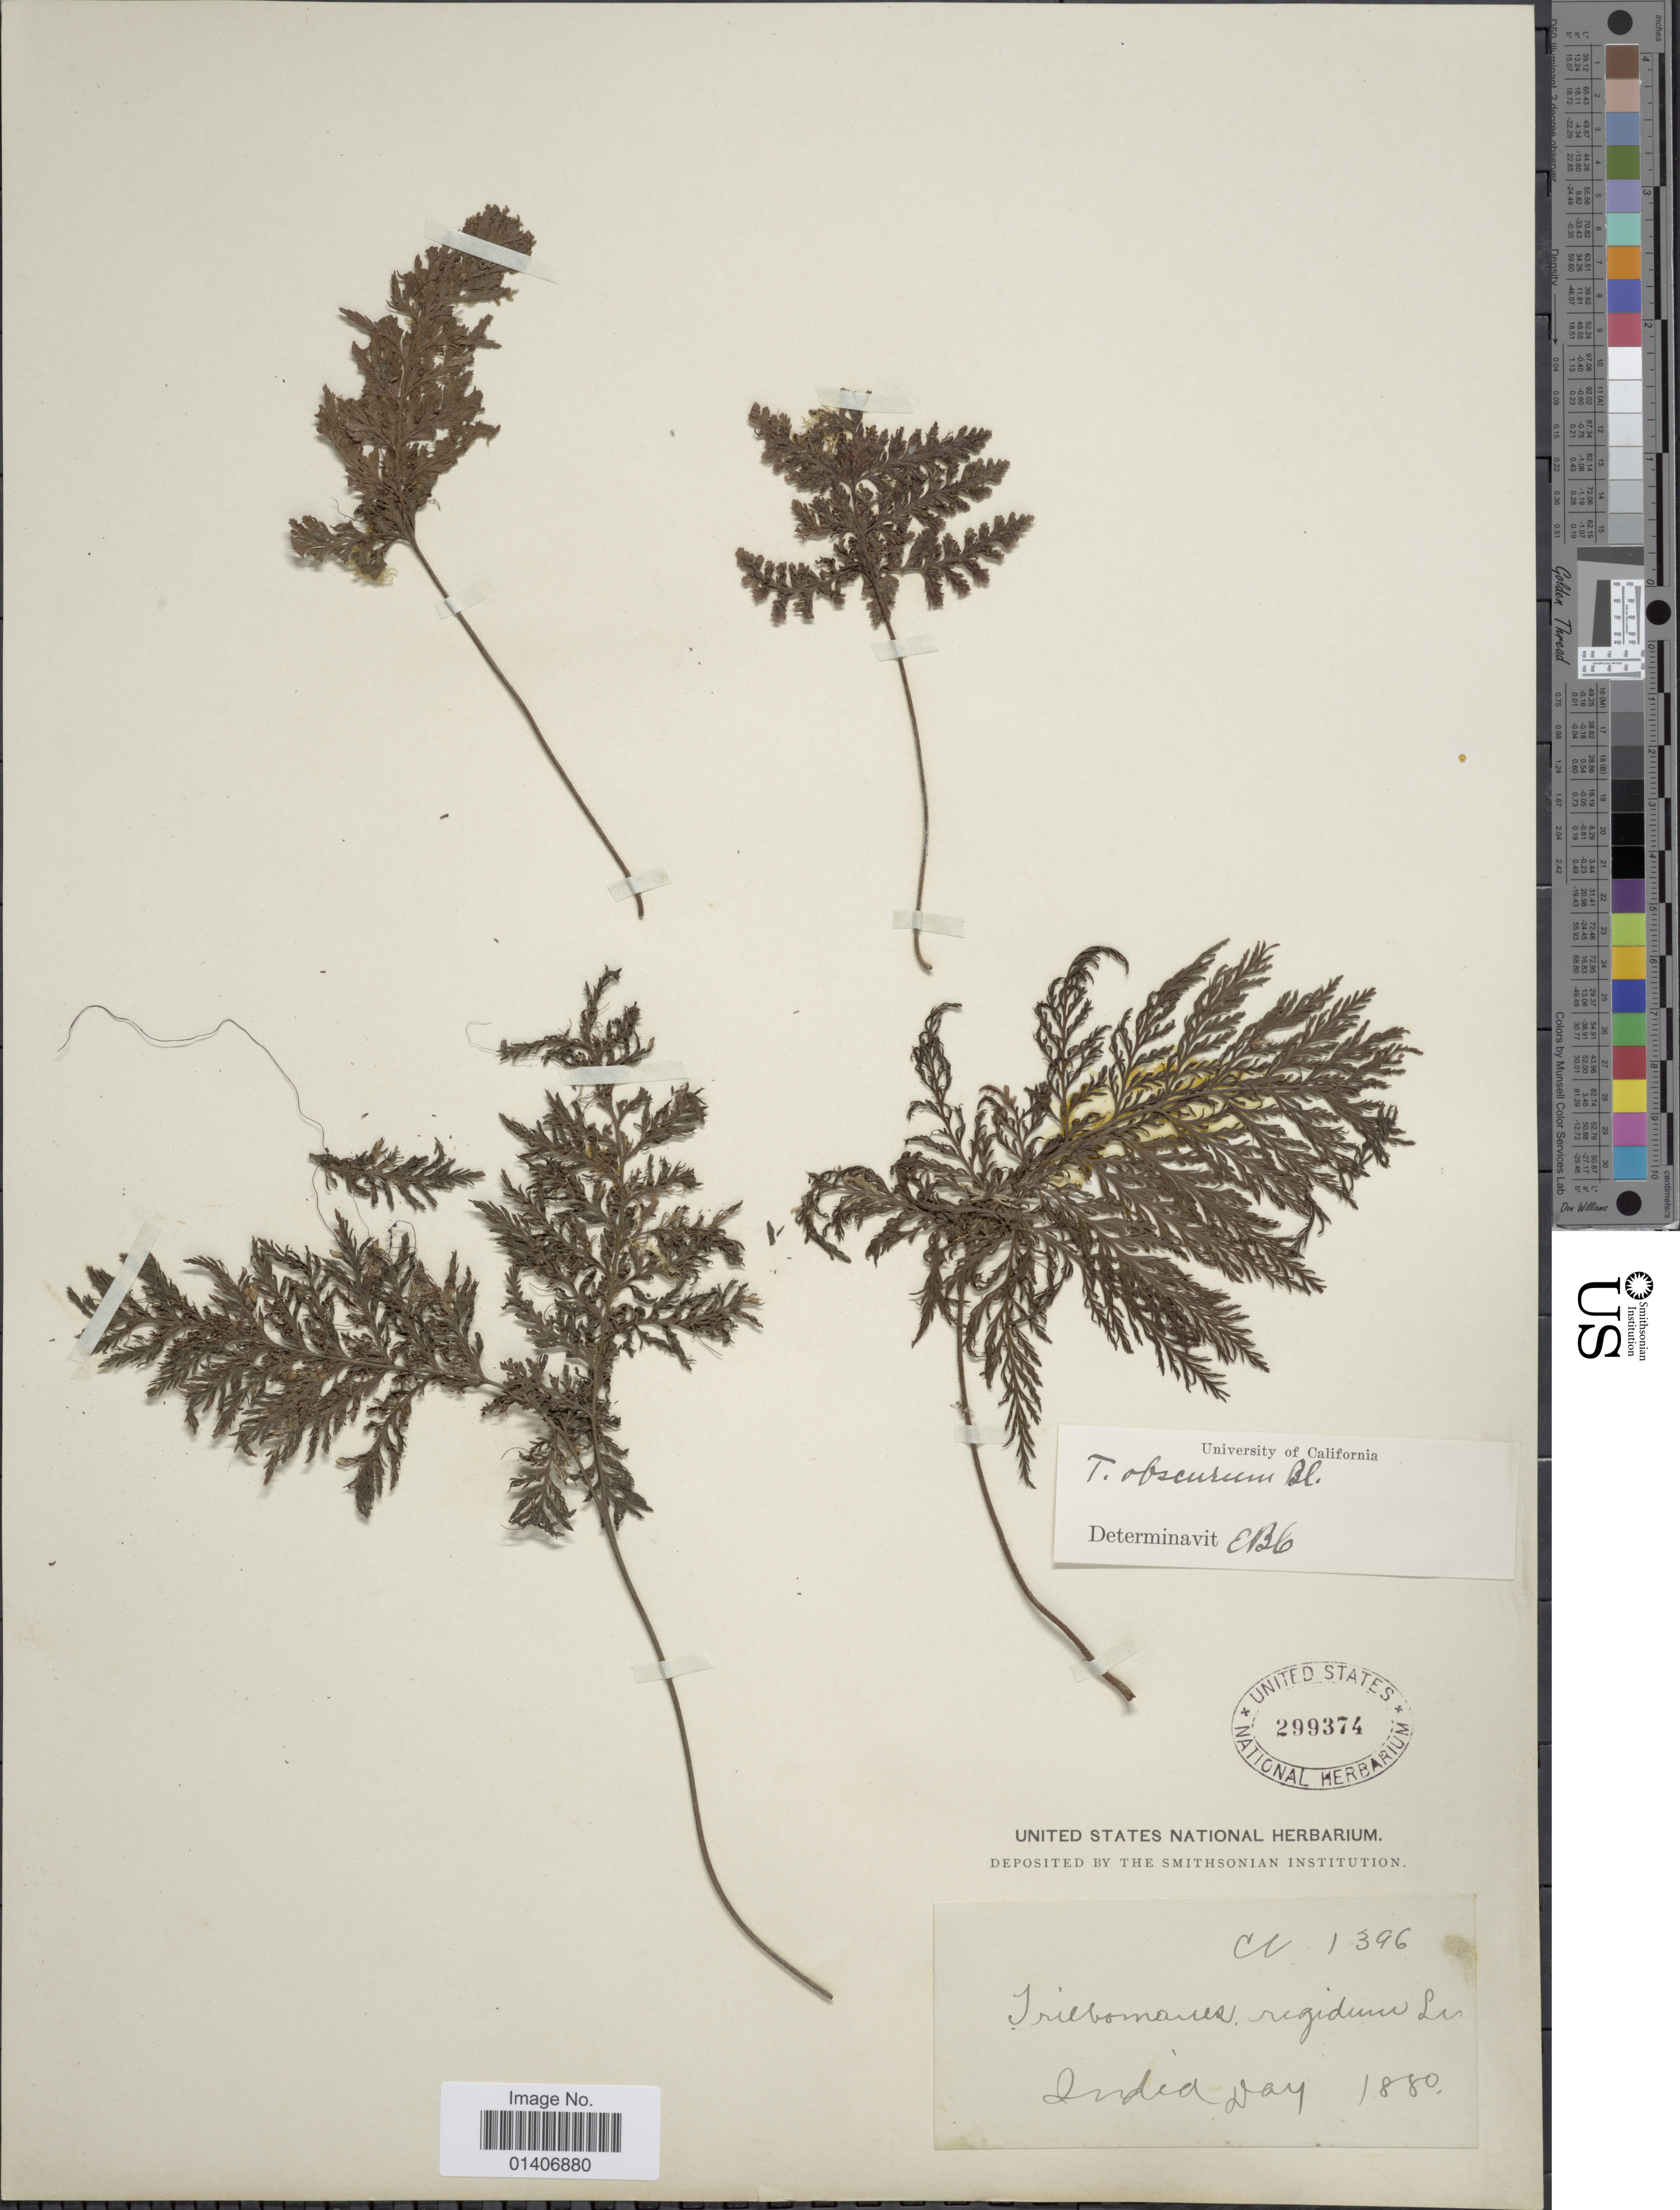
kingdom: Plantae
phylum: Tracheophyta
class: Polypodiopsida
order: Hymenophyllales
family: Hymenophyllaceae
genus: Abrodictyum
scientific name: Abrodictyum obscurum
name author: (Blume) Ebihara & K. Iwats.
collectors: Day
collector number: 1396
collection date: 1880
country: India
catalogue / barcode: US 299374